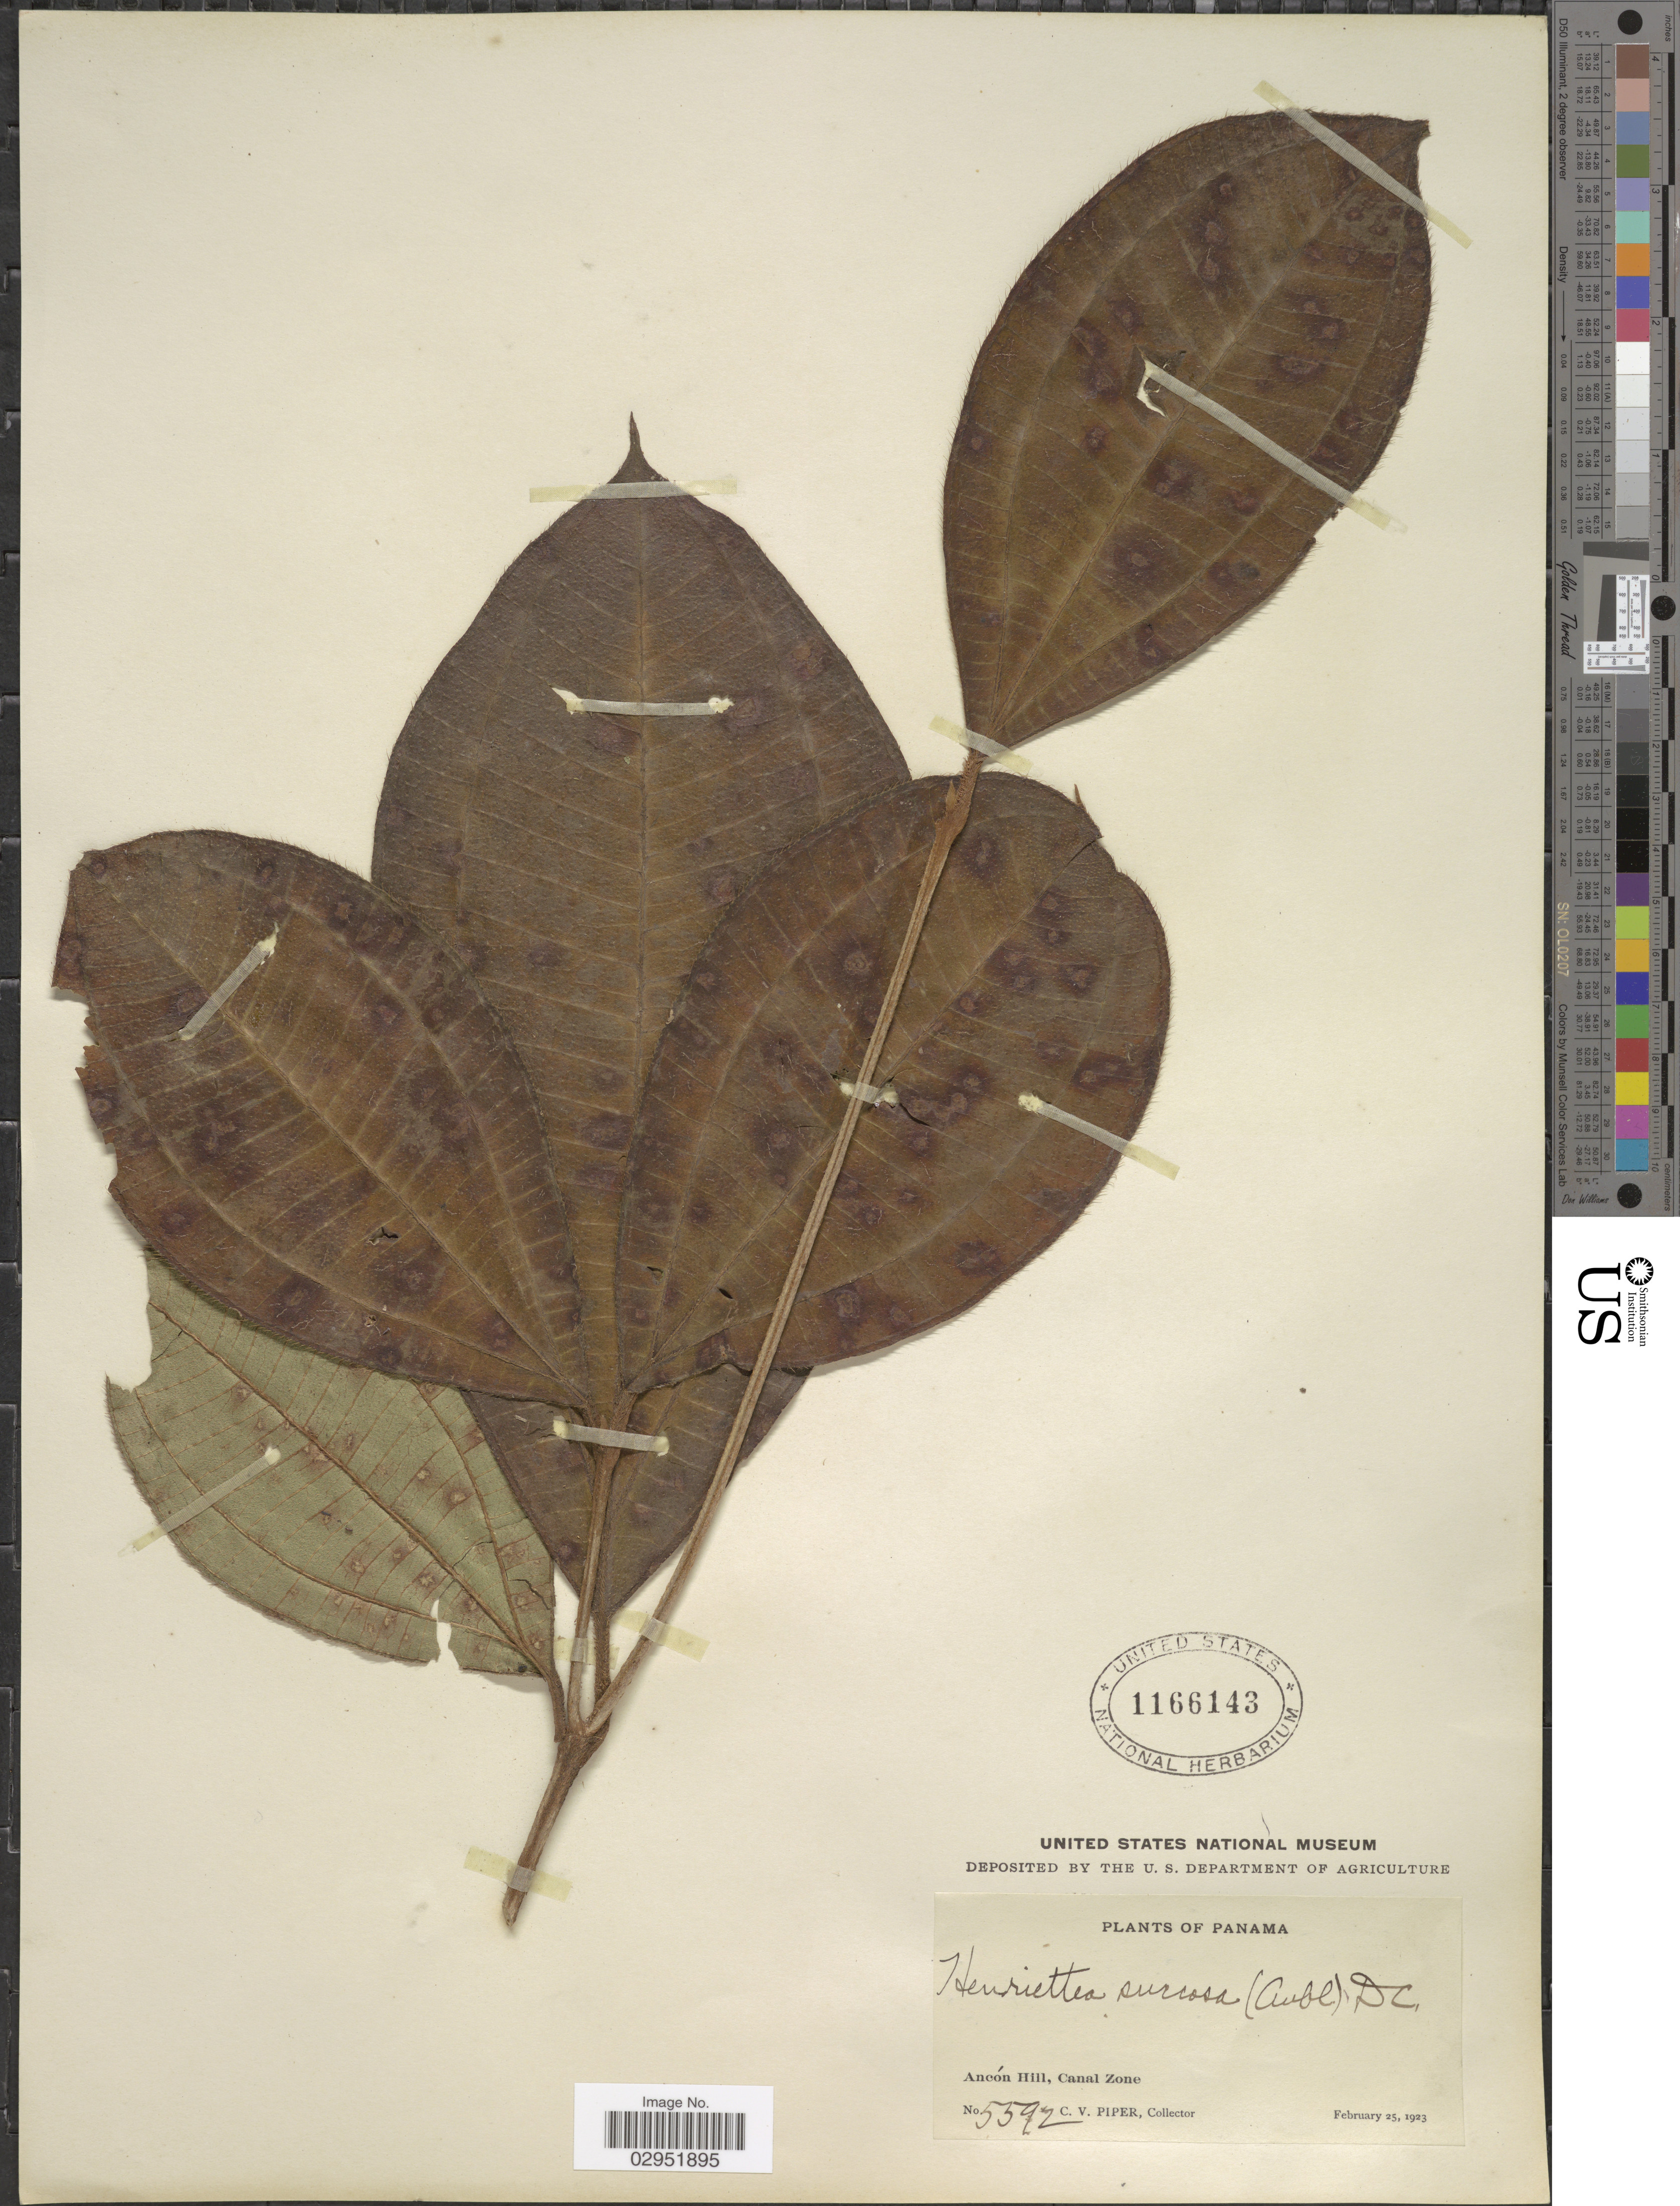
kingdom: Plantae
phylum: Tracheophyta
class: Magnoliopsida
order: Myrtales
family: Melastomataceae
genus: Henriettea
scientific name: Henriettea succosa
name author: (Aubl.) DC.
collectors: C. V. Piper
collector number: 5592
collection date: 1923-02-25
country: Panama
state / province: Colón / Panamá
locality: Ancón Hill, Canal Zone.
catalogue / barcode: US 1166143